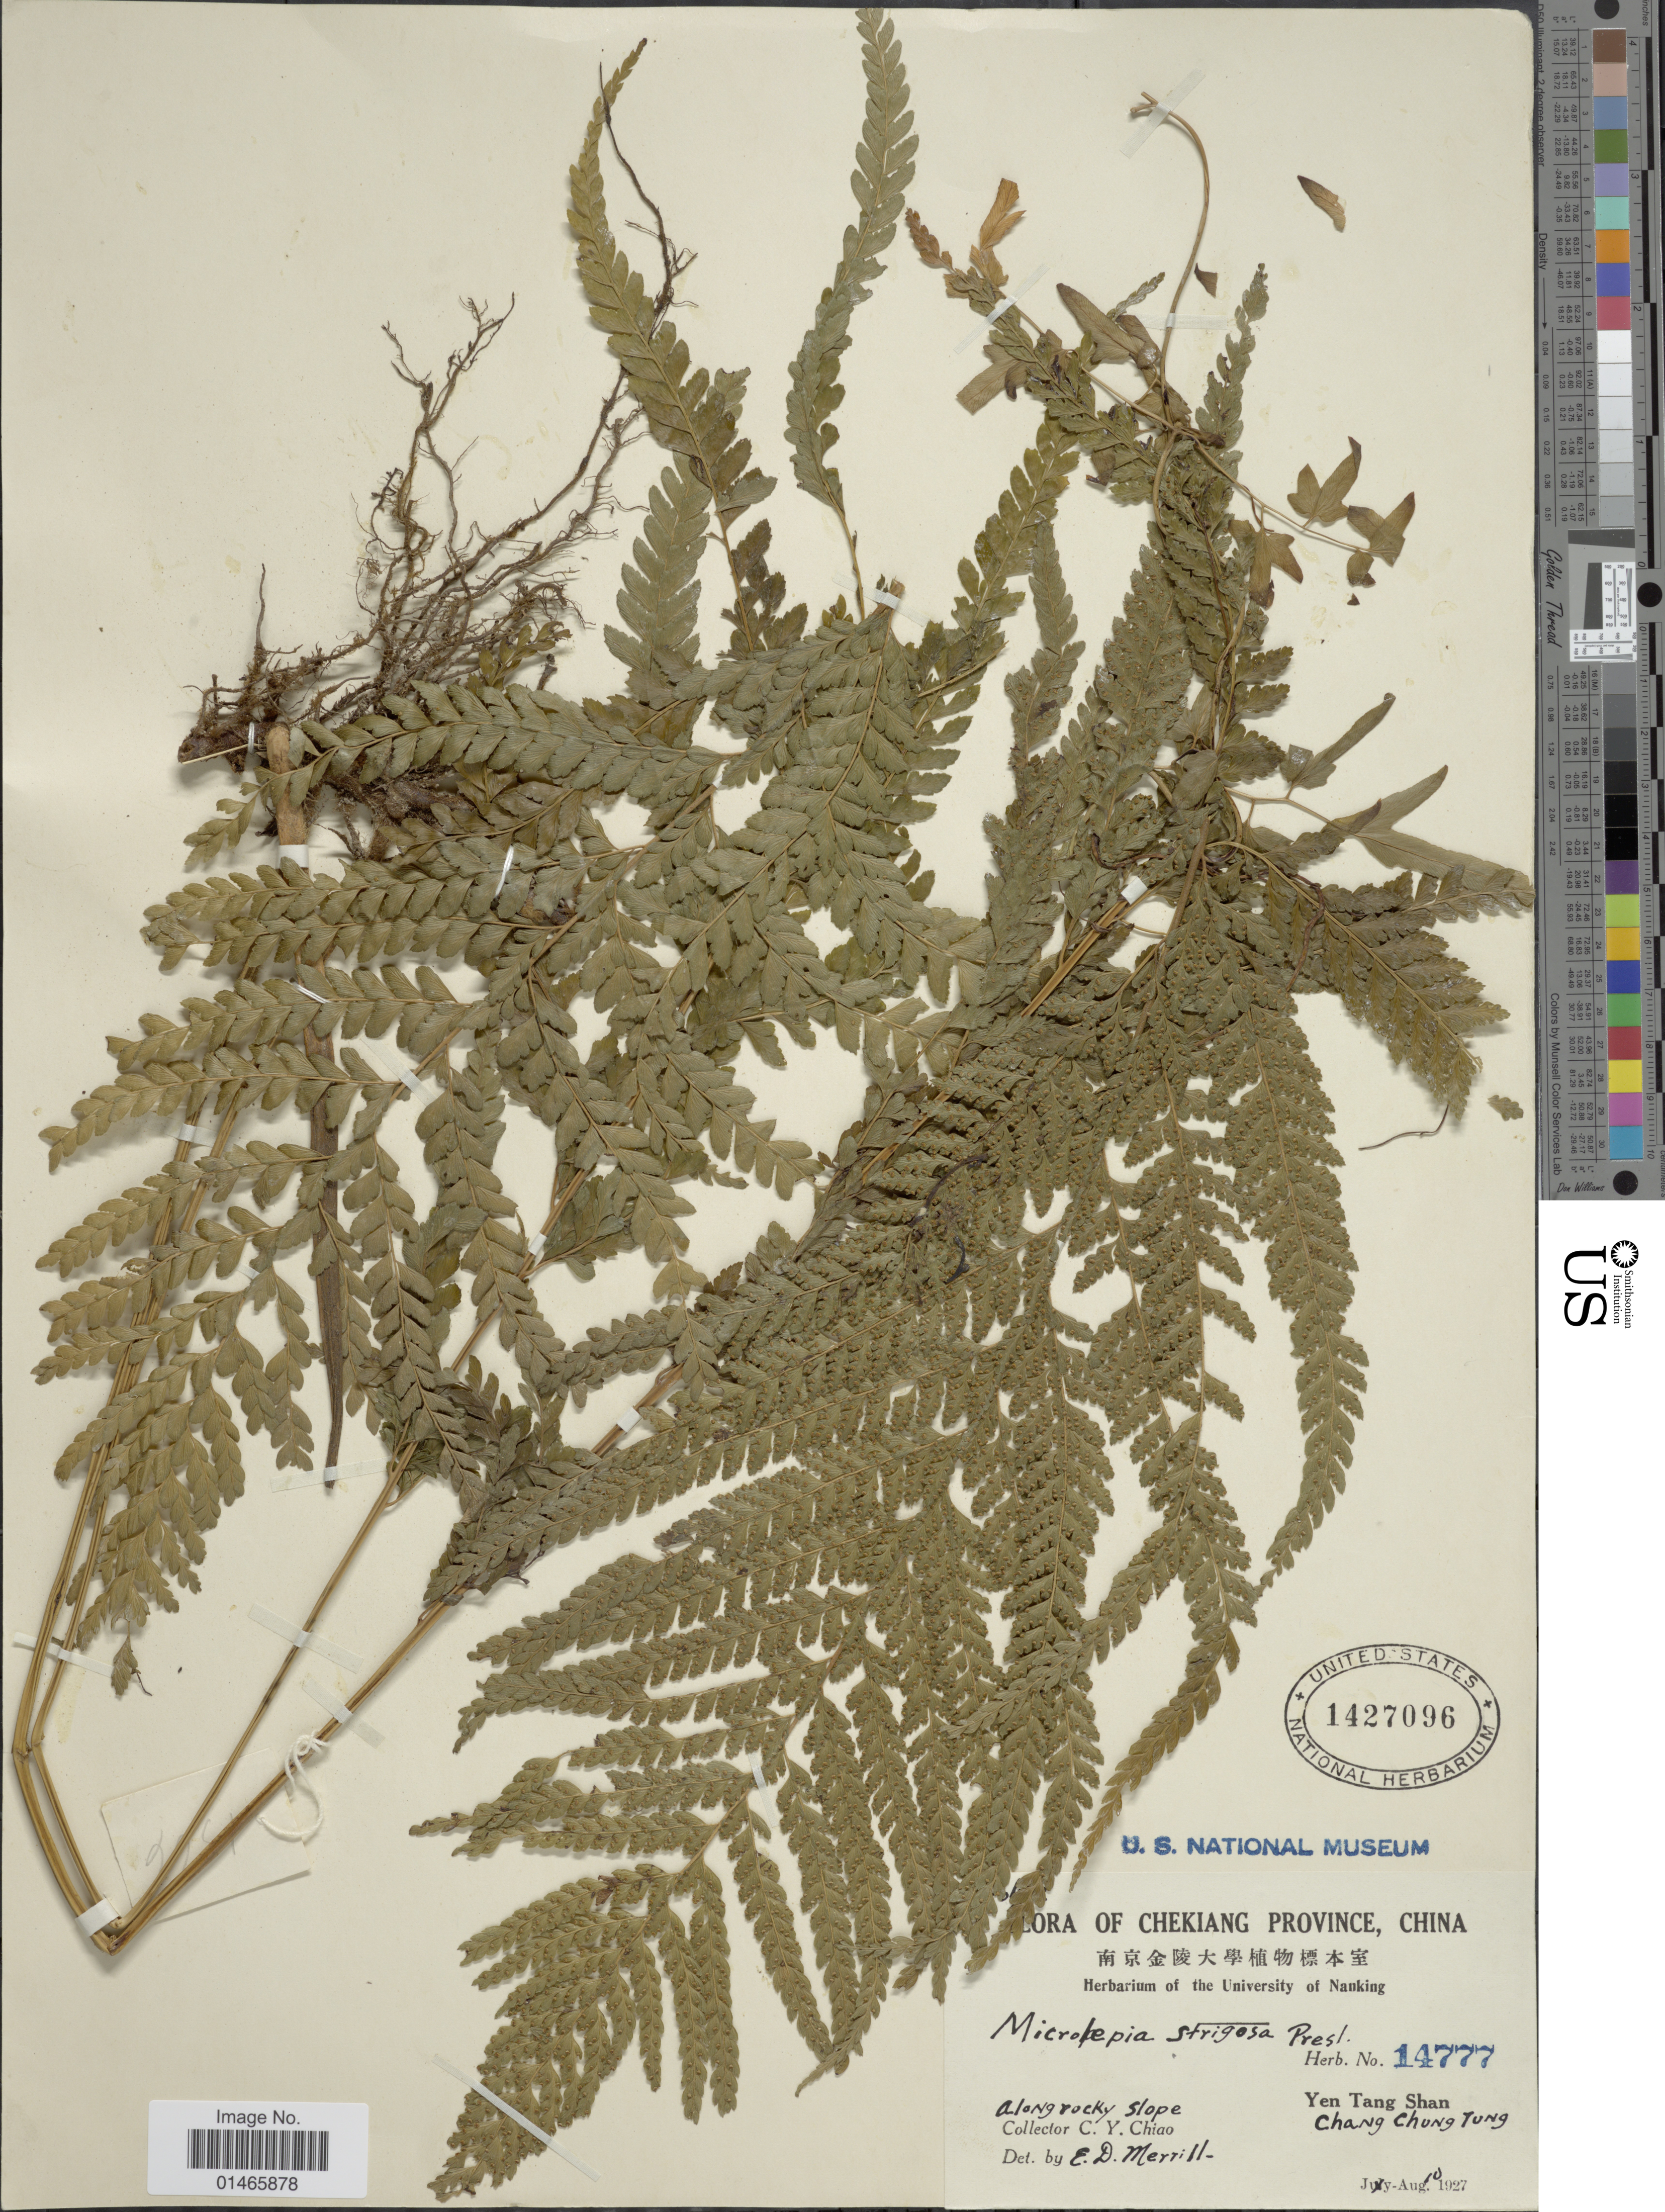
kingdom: Plantae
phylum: Tracheophyta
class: Polypodiopsida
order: Polypodiales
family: Dennstaedtiaceae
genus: Microlepia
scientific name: Microlepia strigosa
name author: (Thunb.) J. Presl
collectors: C. Y. Chiao & T. C. Chang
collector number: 14777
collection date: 1927-08-10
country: China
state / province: Zhejiang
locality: Chekiang, Along rocky slope, Yen Tang Shan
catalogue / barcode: US 1427096